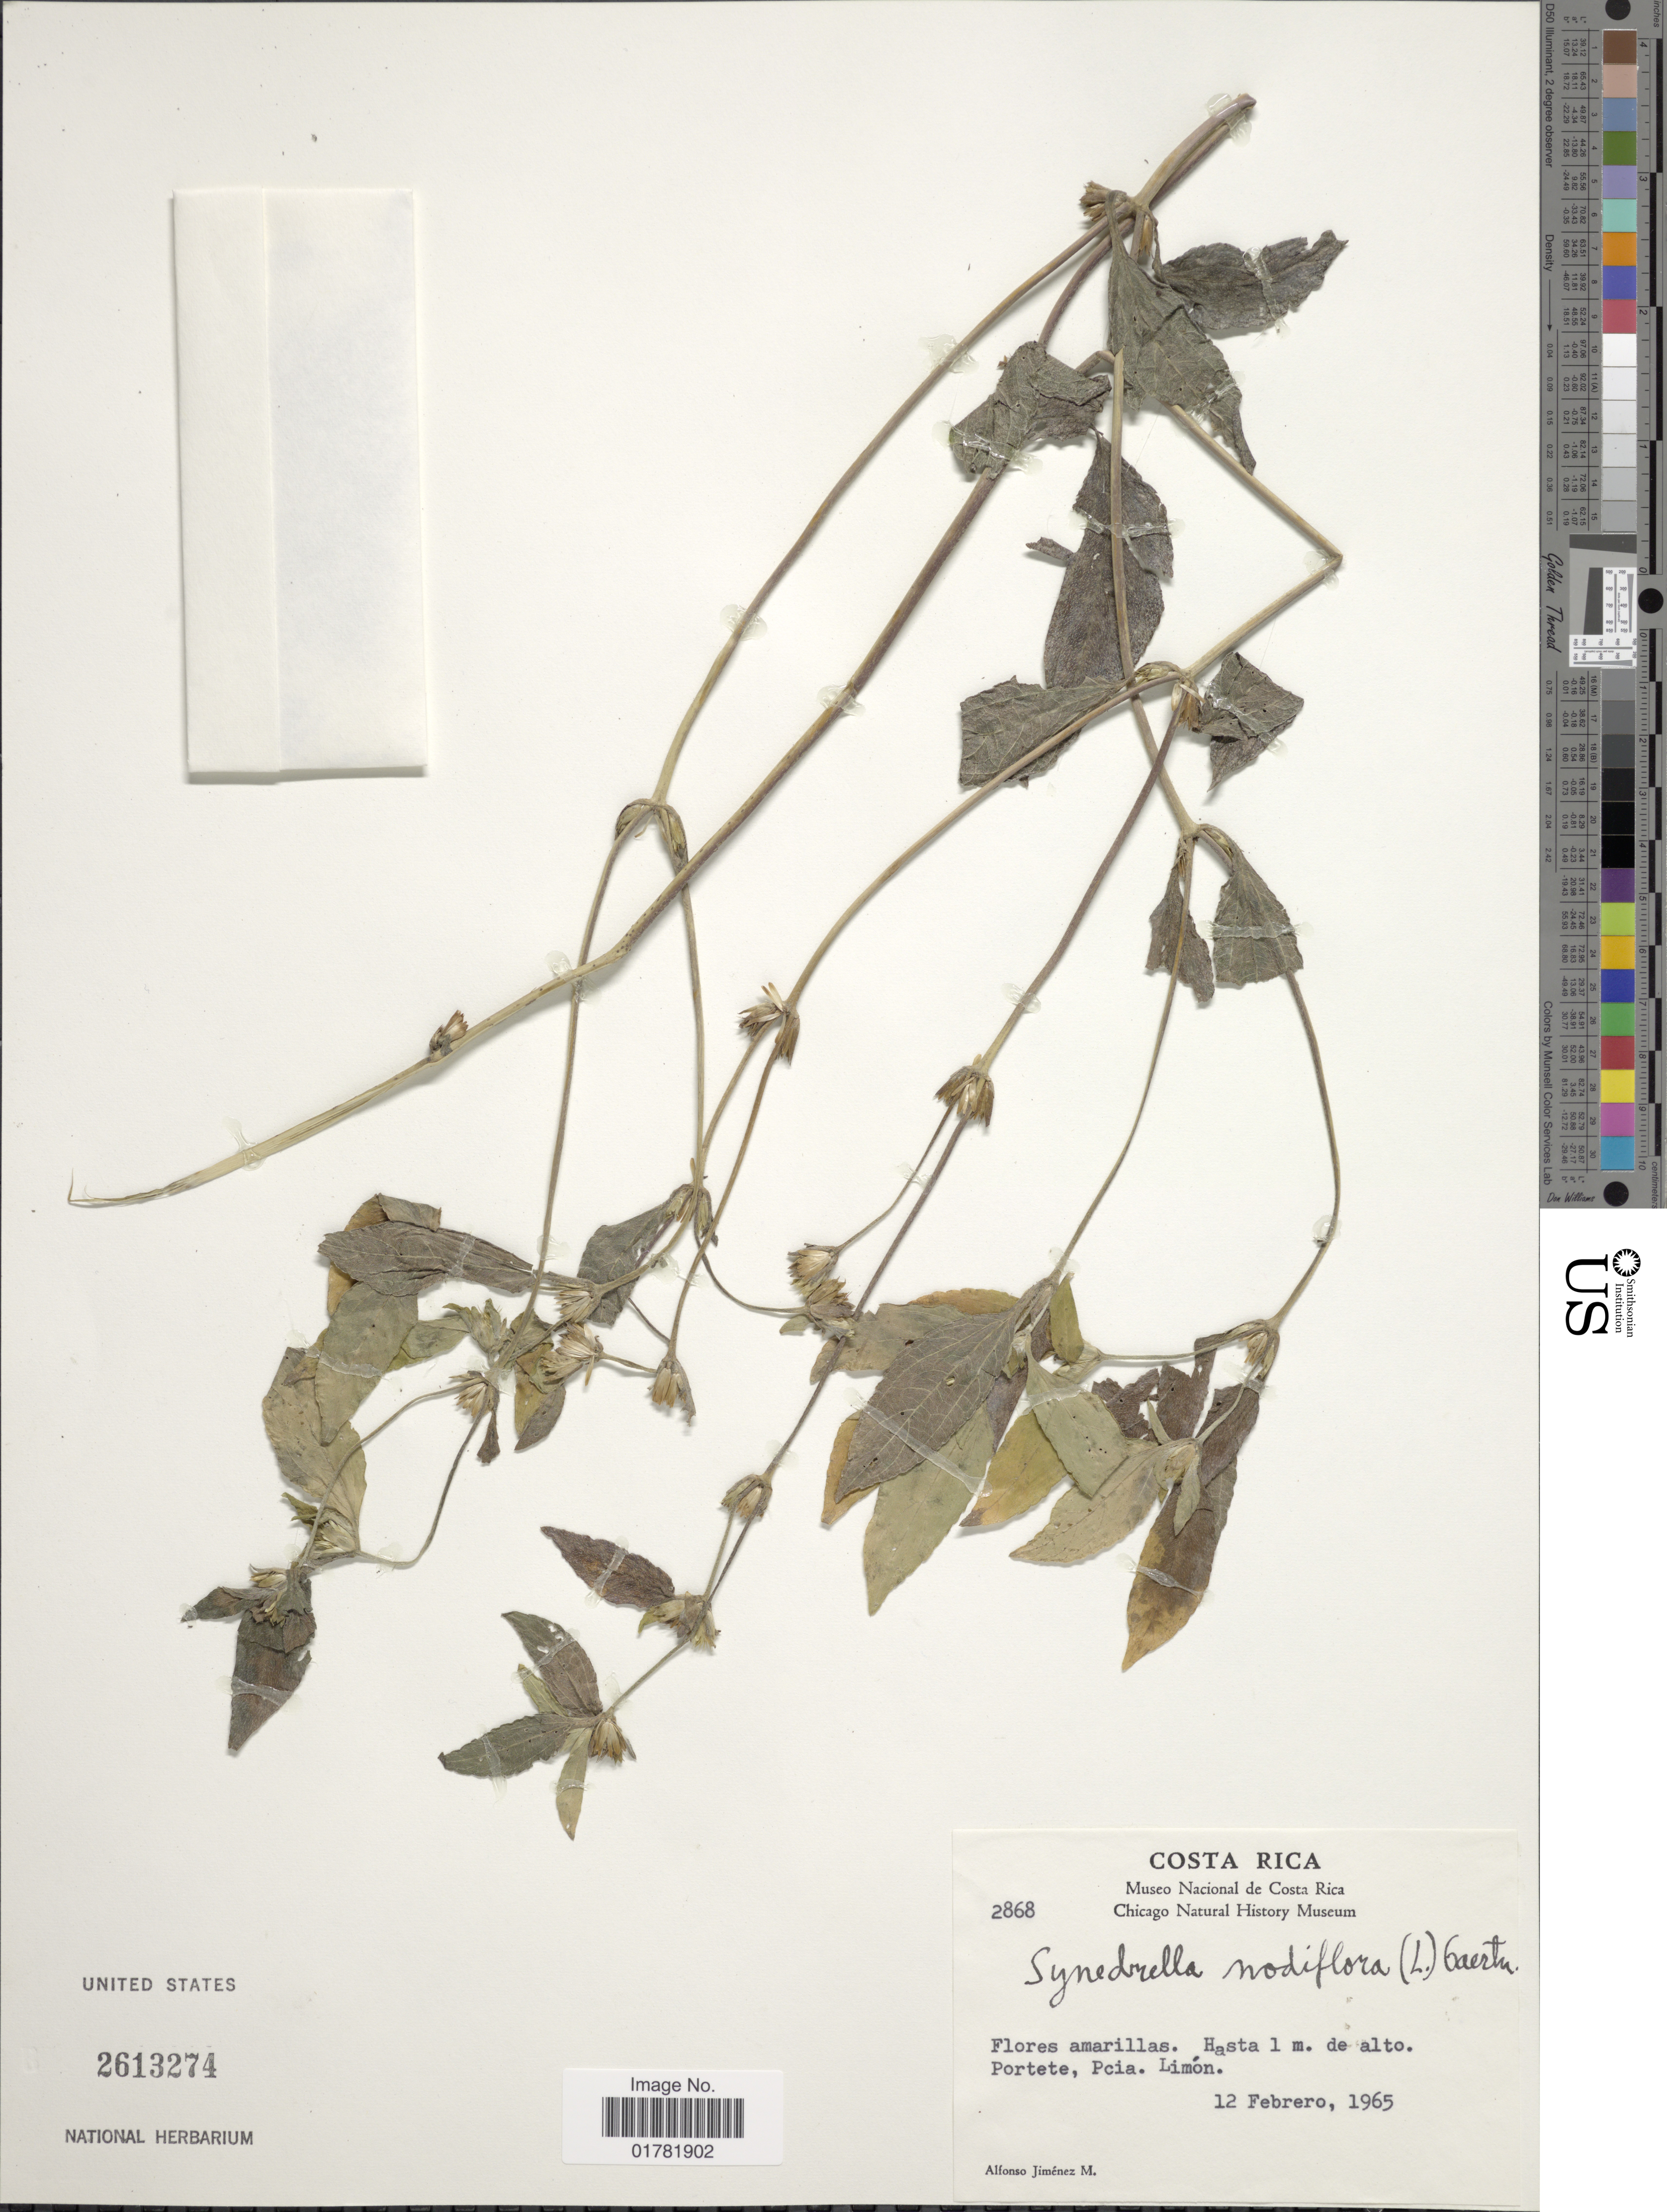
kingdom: Plantae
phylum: Tracheophyta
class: Magnoliopsida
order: Asterales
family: Asteraceae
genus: Synedrella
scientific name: Synedrella nodiflora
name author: (L.) Gaertn.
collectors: A. Jimenez M.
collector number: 2868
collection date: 1965-02-12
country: Costa Rica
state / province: Limón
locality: Portete, Pcia Limón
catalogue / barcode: US 2613274